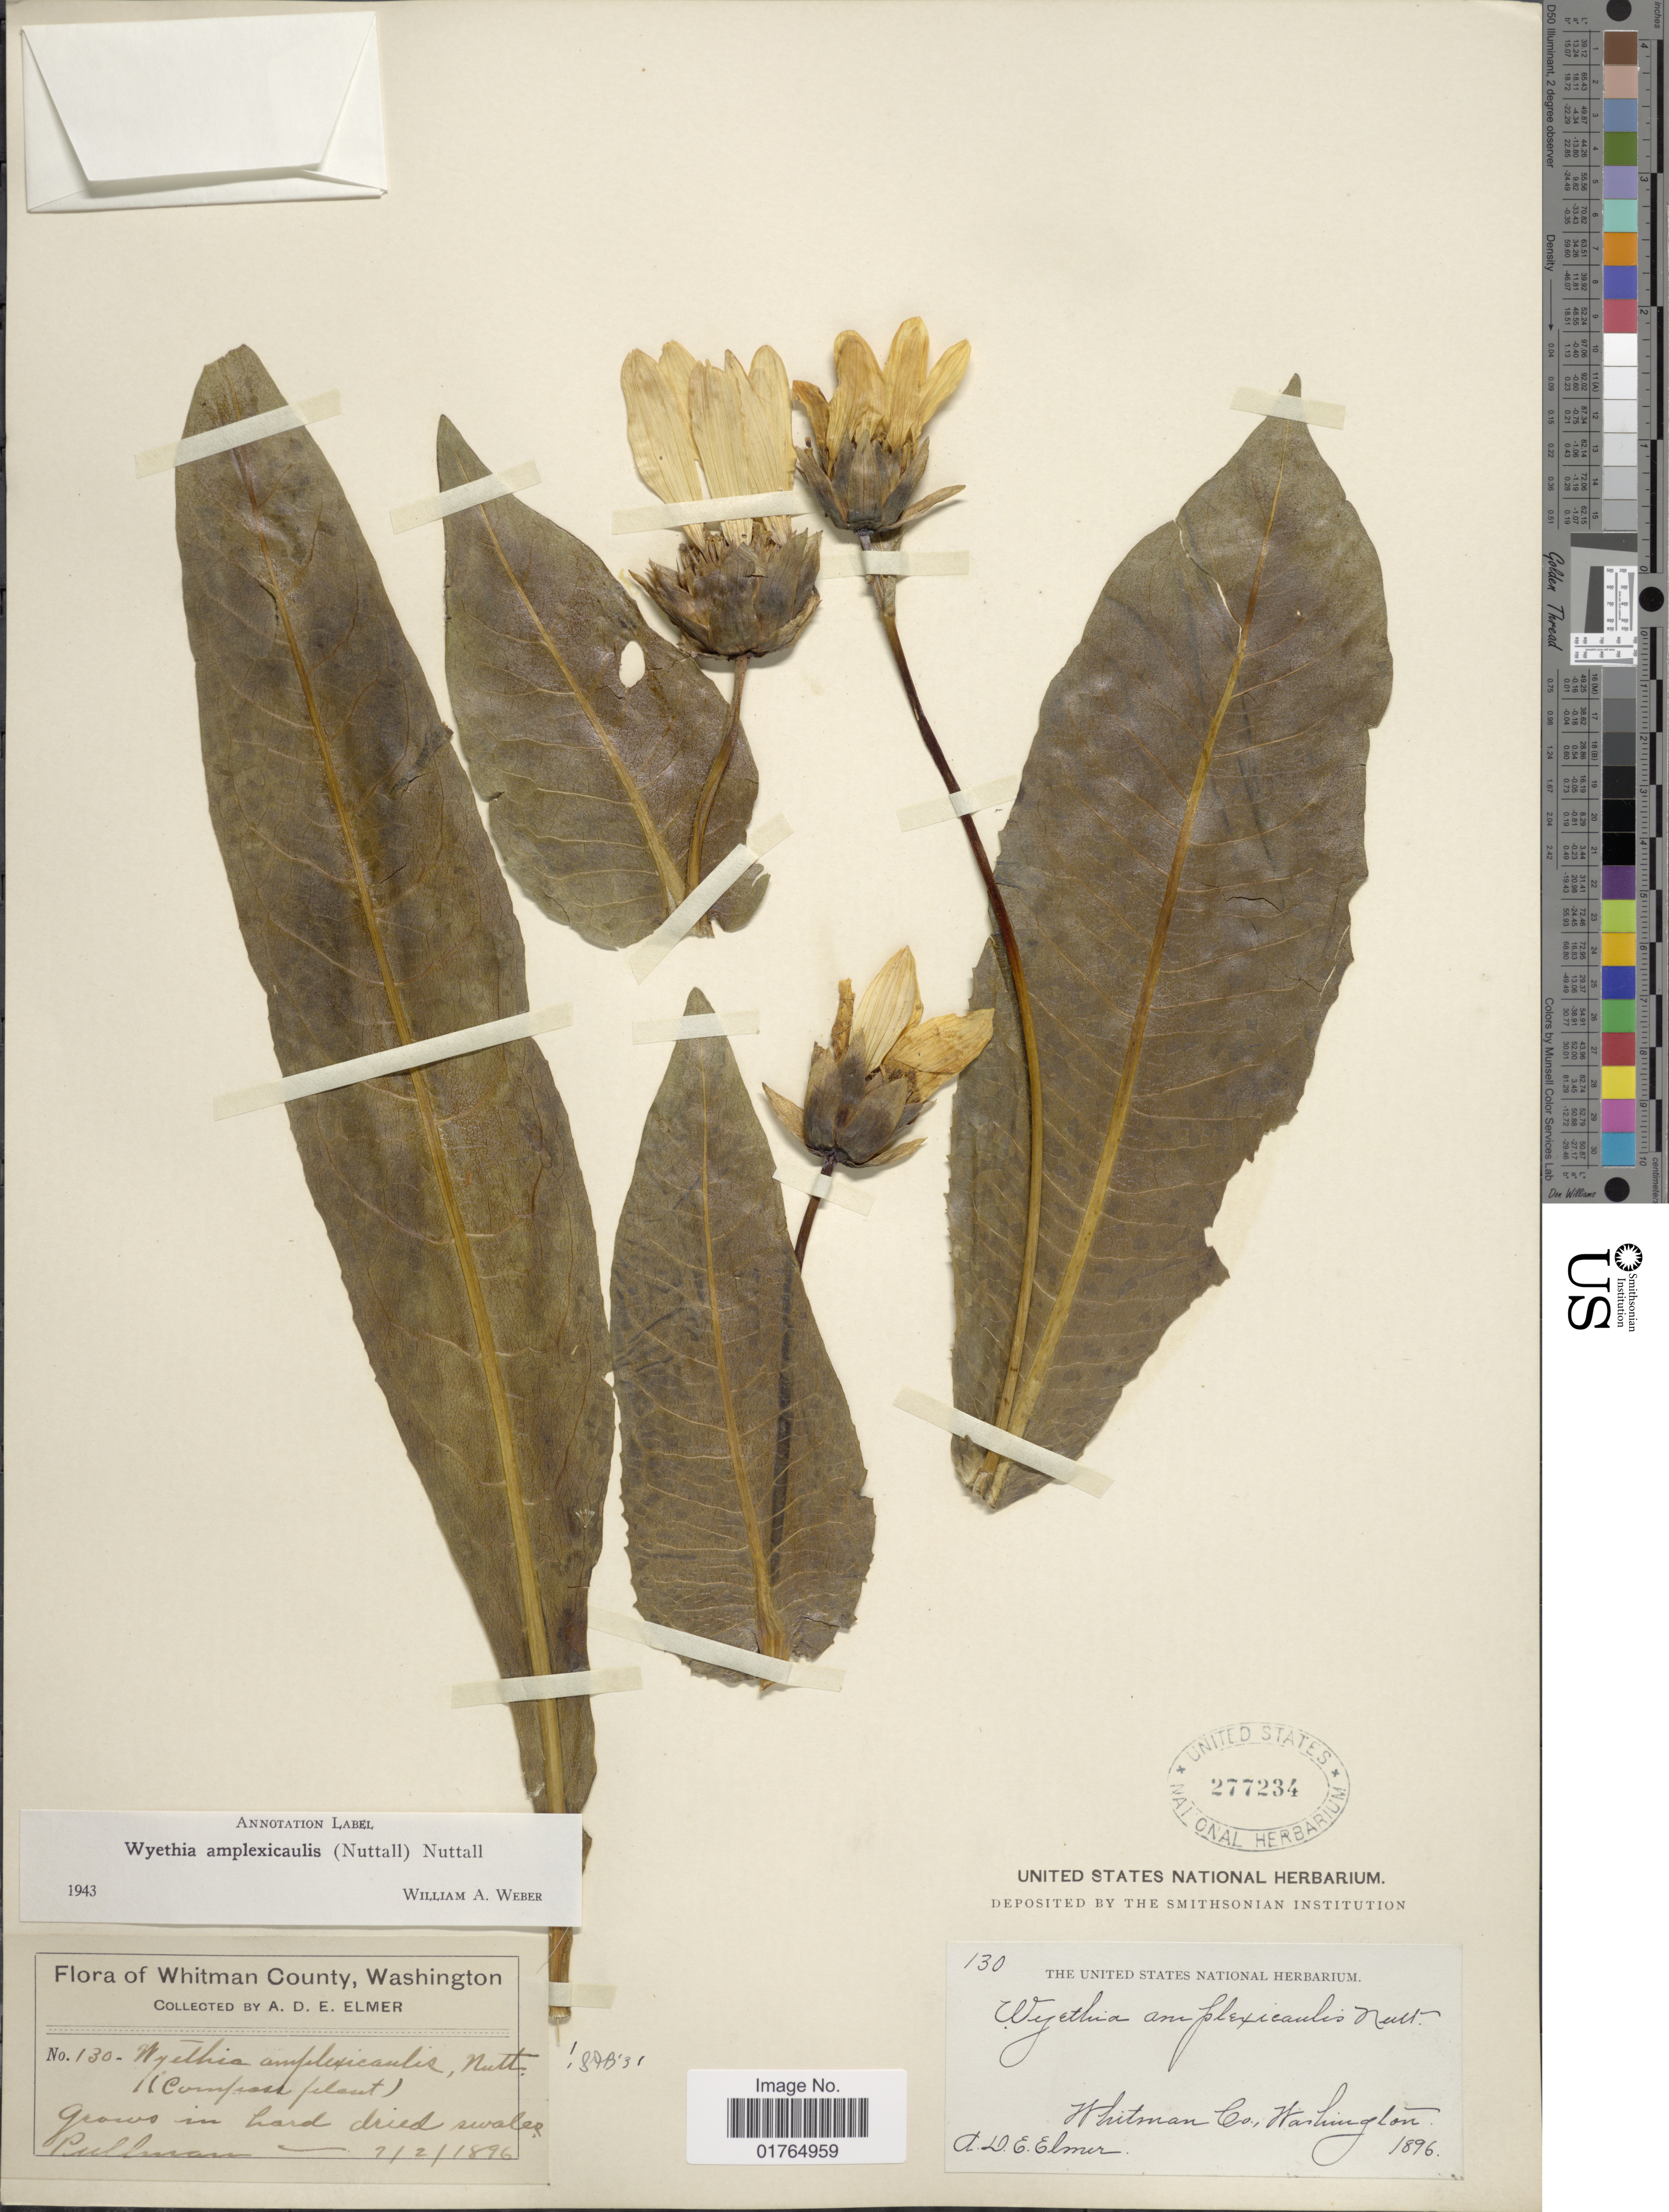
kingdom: Plantae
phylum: Tracheophyta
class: Magnoliopsida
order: Asterales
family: Asteraceae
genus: Wyethia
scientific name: Wyethia amplexicaulis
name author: Nutt.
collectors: A. D. E. Elmer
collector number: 130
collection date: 1896-02-02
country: United States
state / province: Washington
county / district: Whitman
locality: Whitman County, Pullman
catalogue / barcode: US 277234